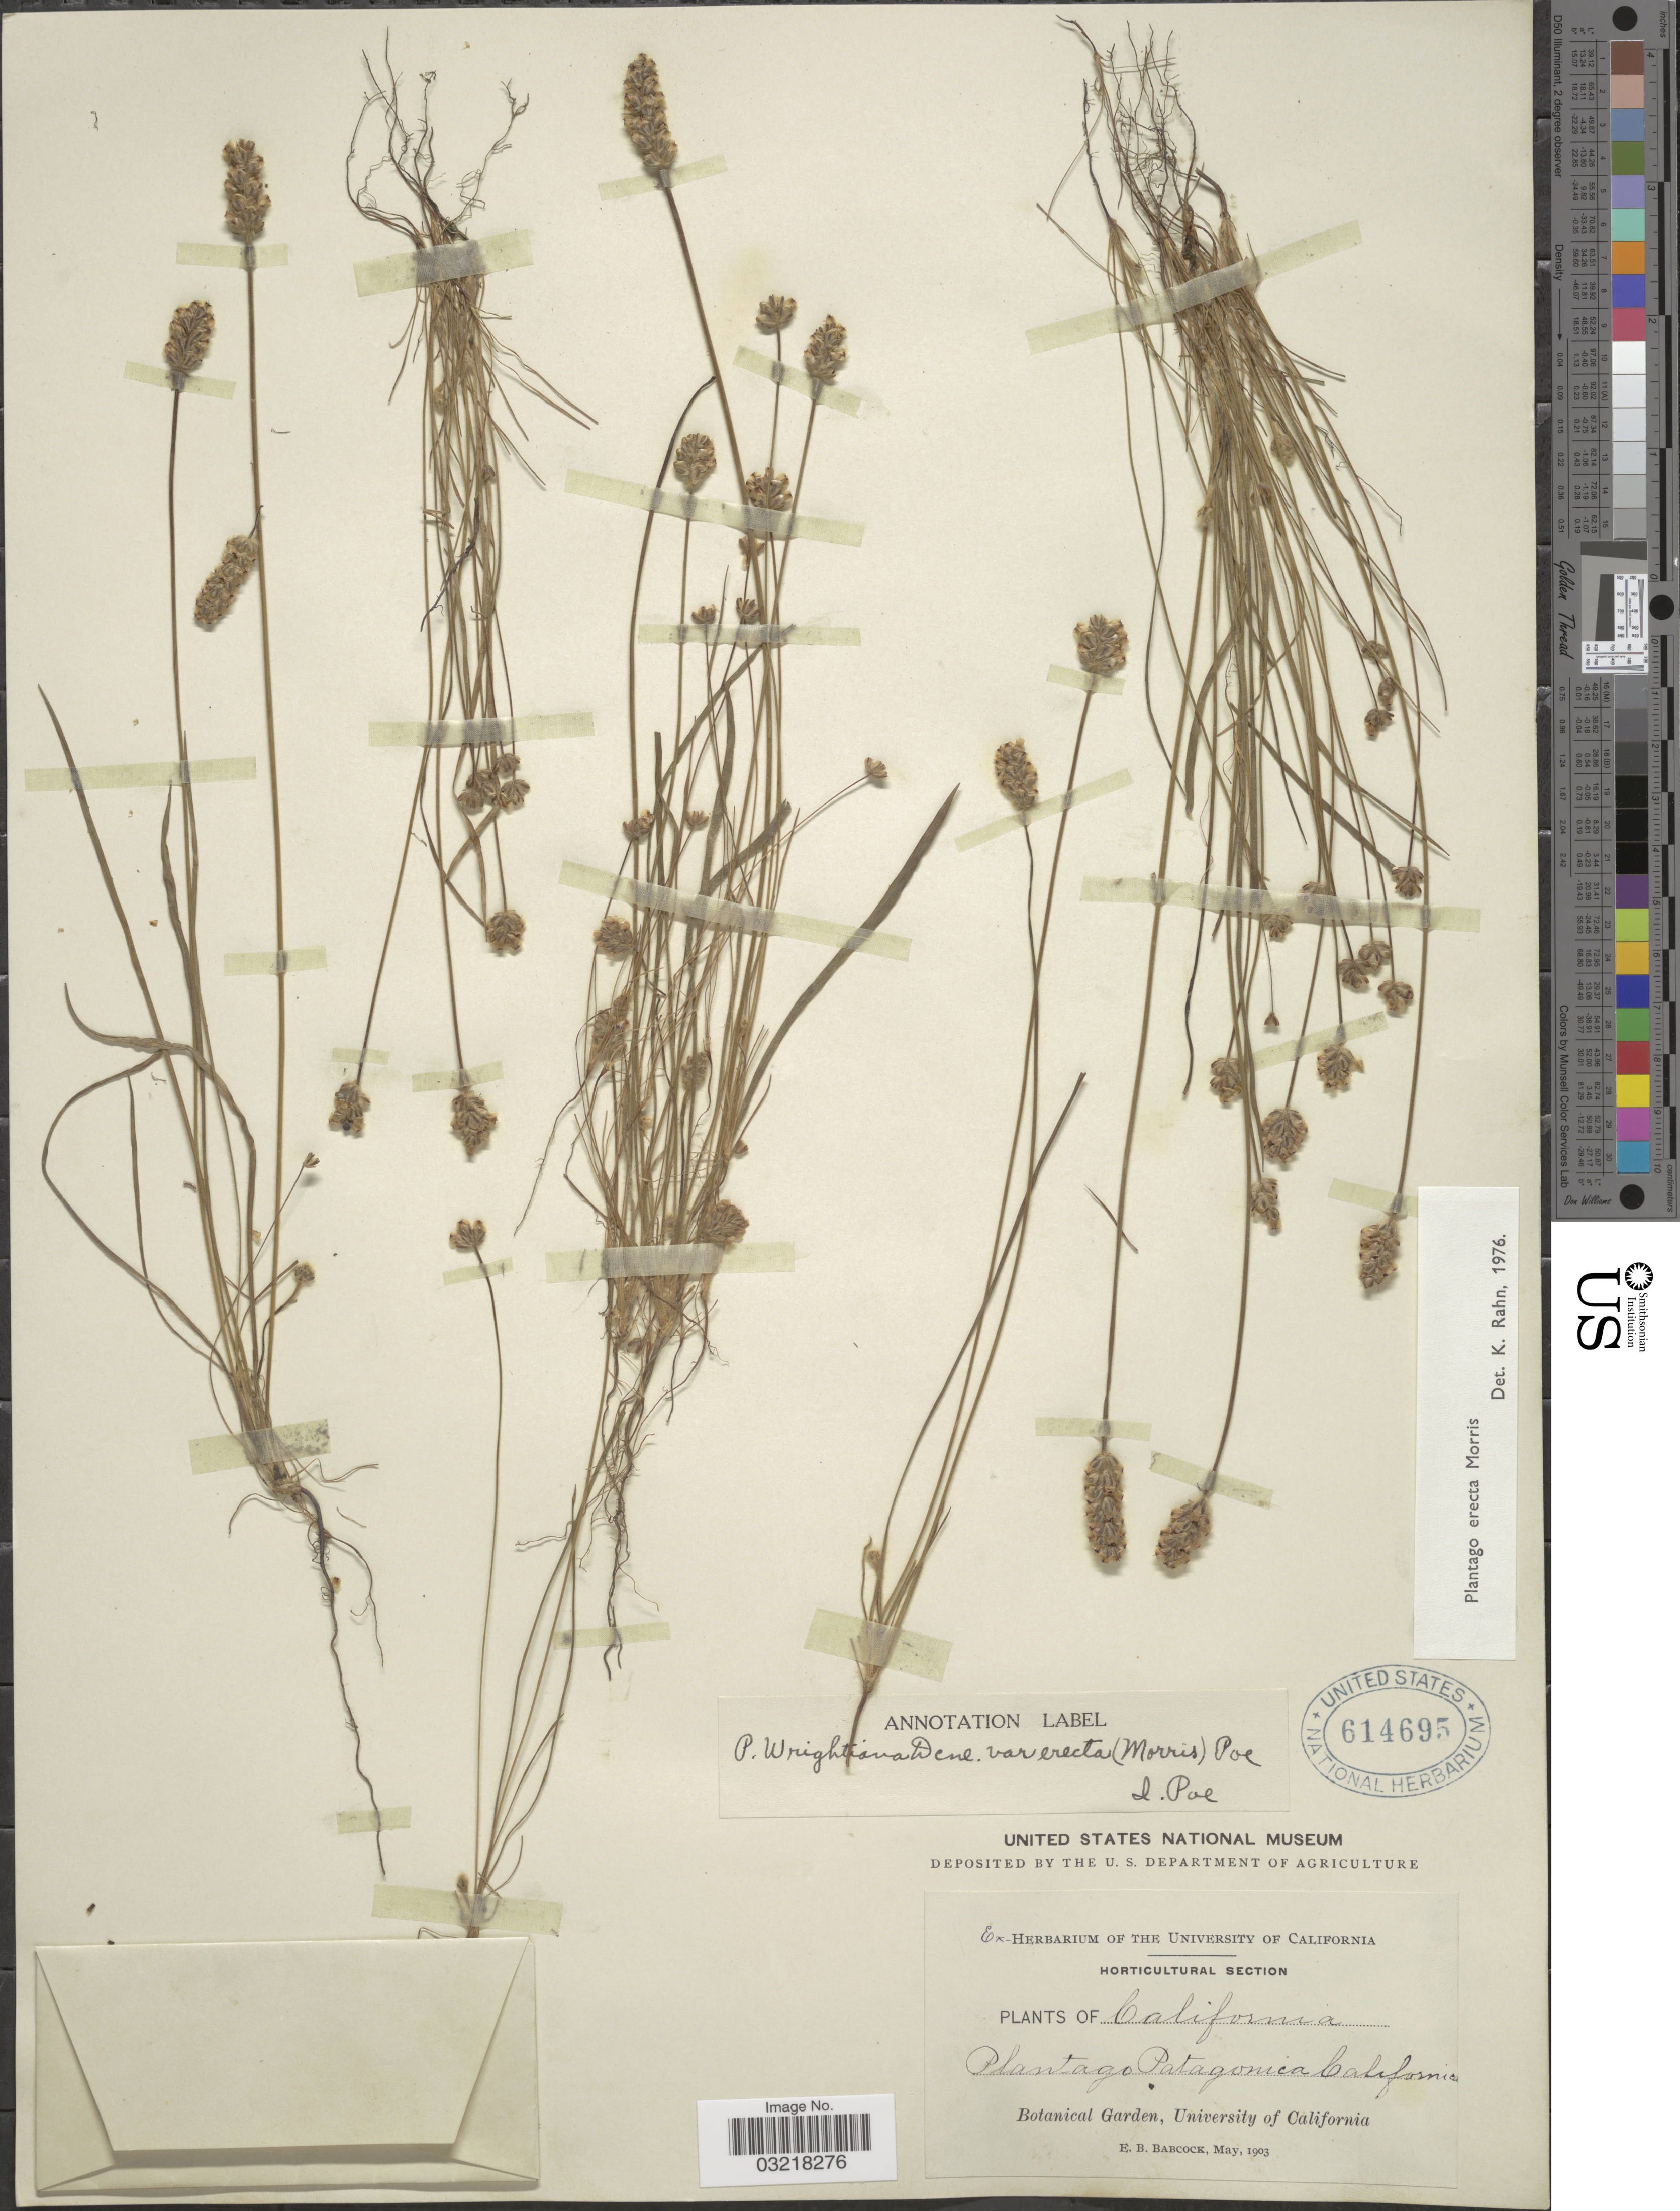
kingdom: Plantae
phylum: Tracheophyta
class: Magnoliopsida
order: Lamiales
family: Plantaginaceae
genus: Plantago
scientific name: Plantago erecta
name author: Morris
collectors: E. B. Babcock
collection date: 1903-05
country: United States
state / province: California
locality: Botanical Garden, University of California.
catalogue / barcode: US 614695